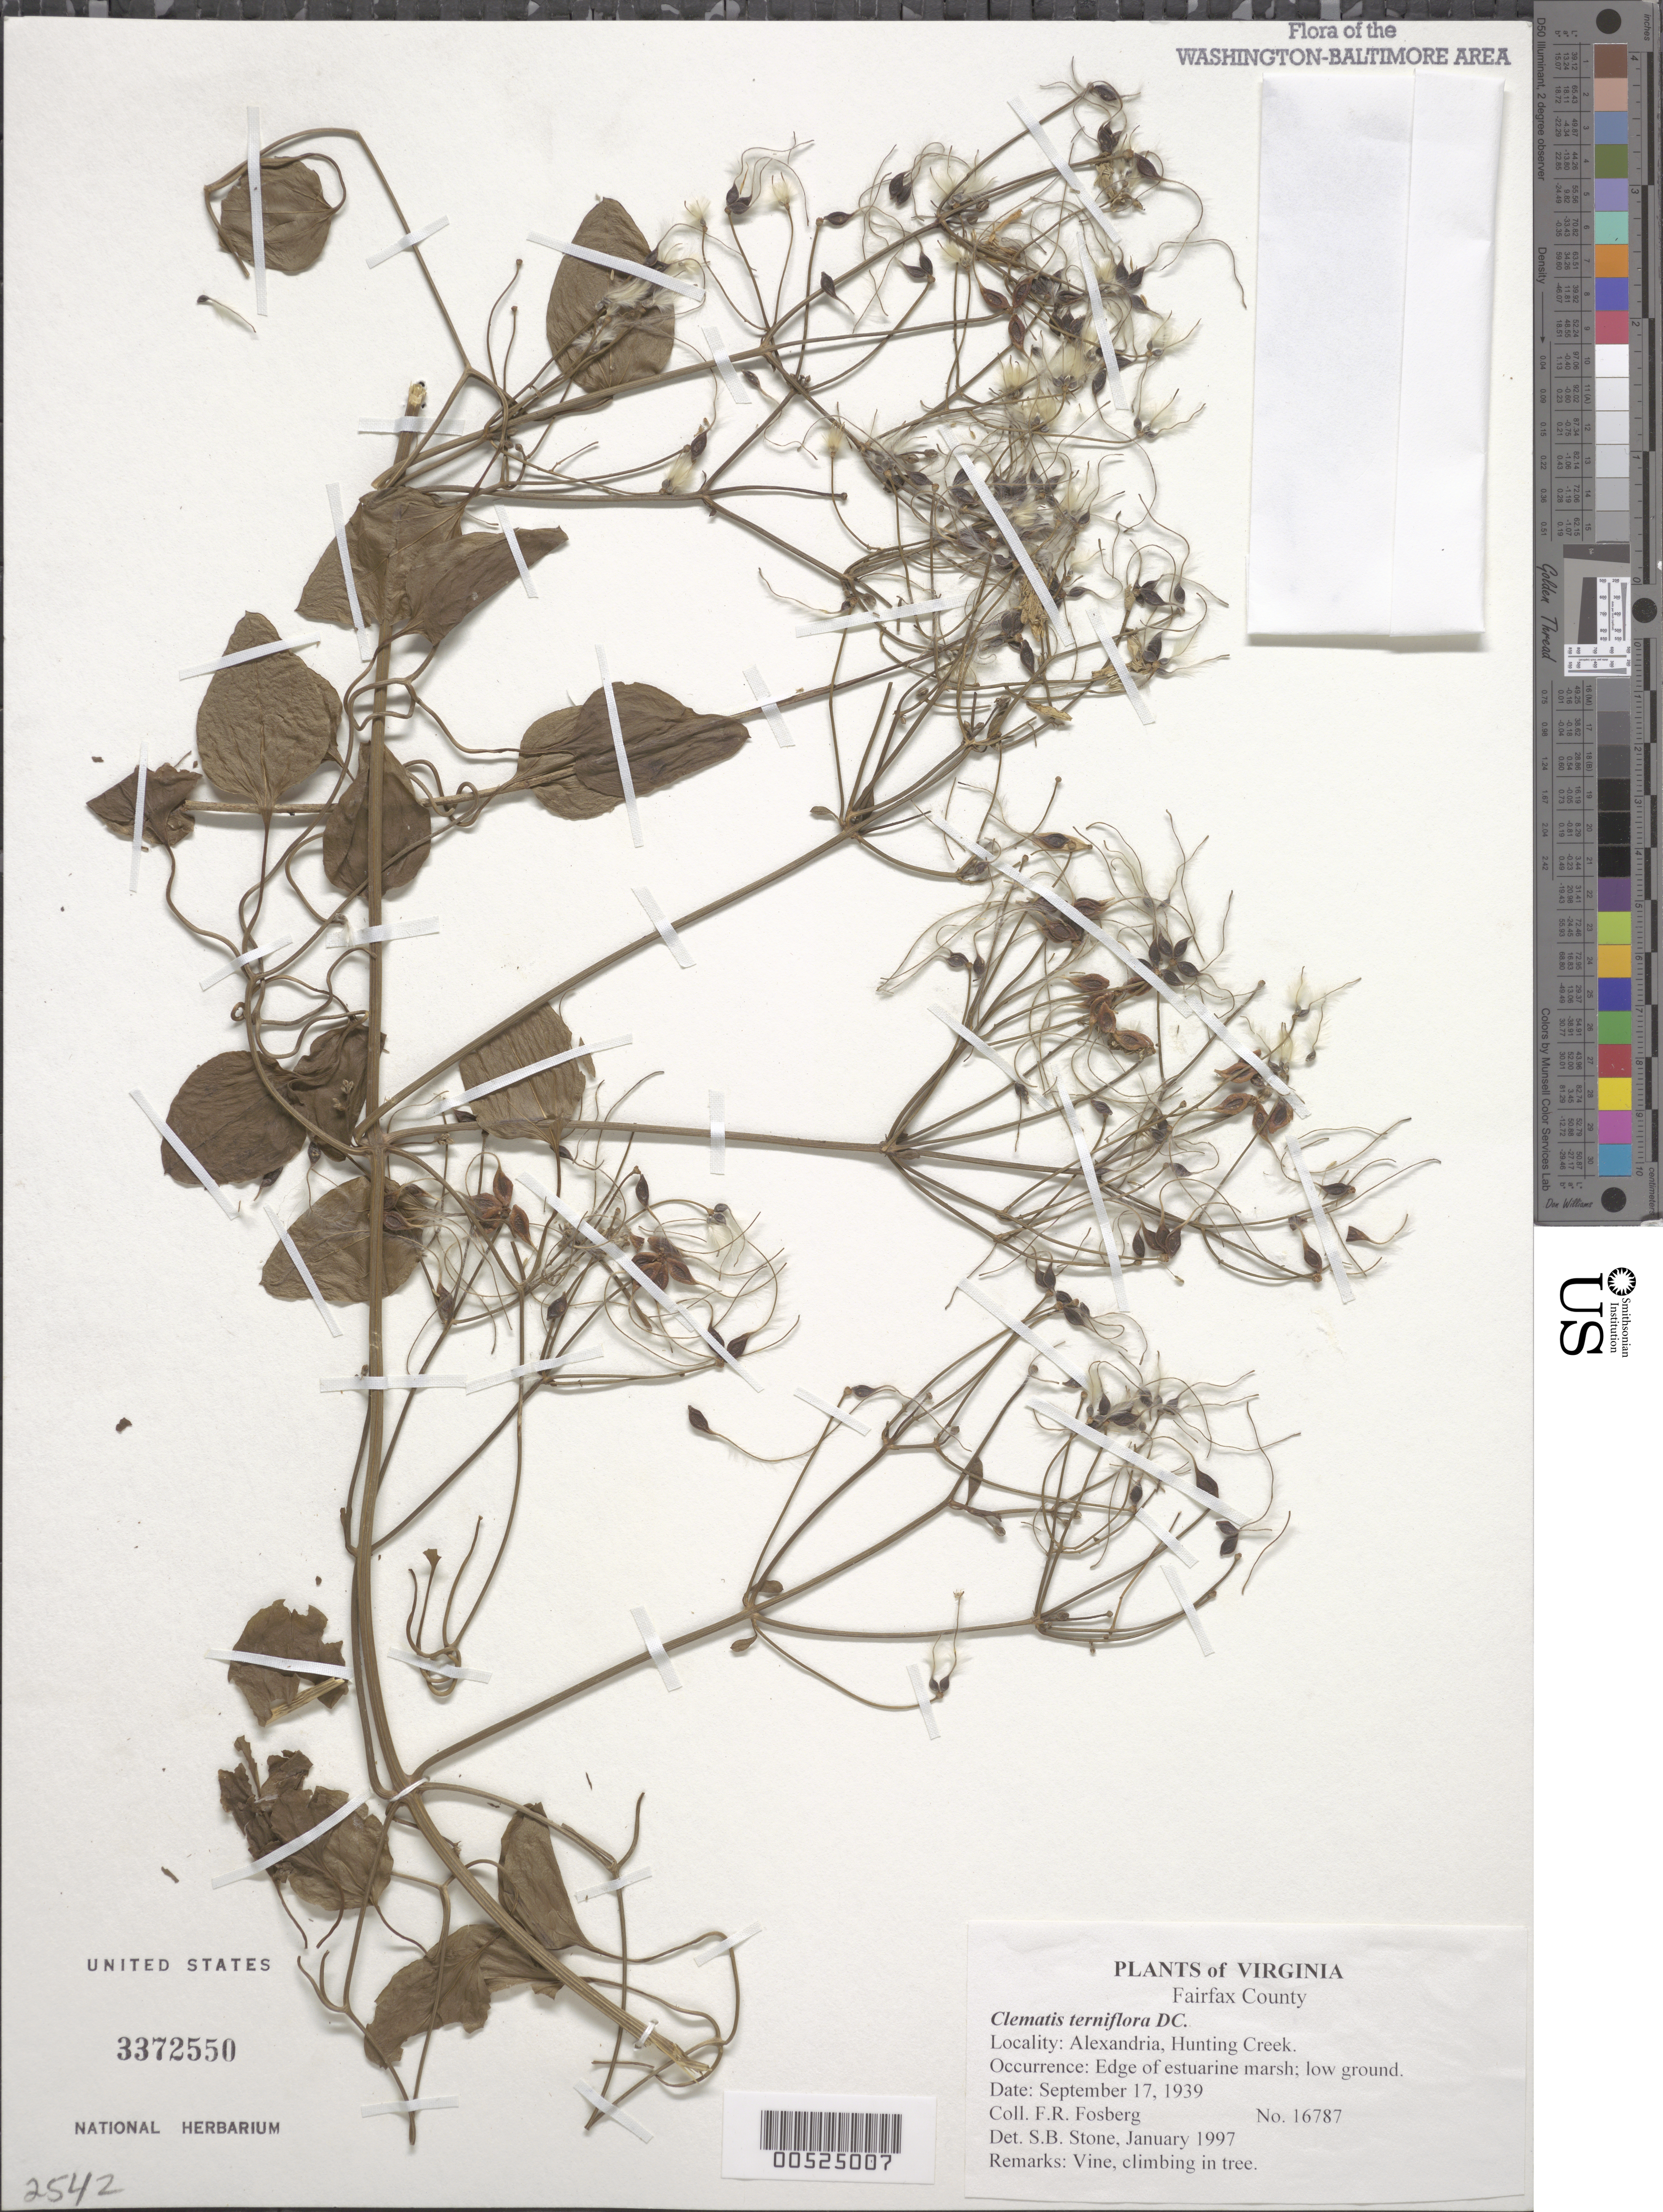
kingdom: Plantae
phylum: Tracheophyta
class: Magnoliopsida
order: Ranunculales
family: Ranunculaceae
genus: Clematis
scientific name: Clematis terniflora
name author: DC.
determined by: Stone, S. B.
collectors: F. R. Fosberg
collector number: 16787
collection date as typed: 17 Sep 1939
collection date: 1939-09-17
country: United States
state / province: Virginia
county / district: City of Alexandria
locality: Alexandria, Hunting Creek.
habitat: Edge of estuarine marsh; low ground.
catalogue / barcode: US 3372550